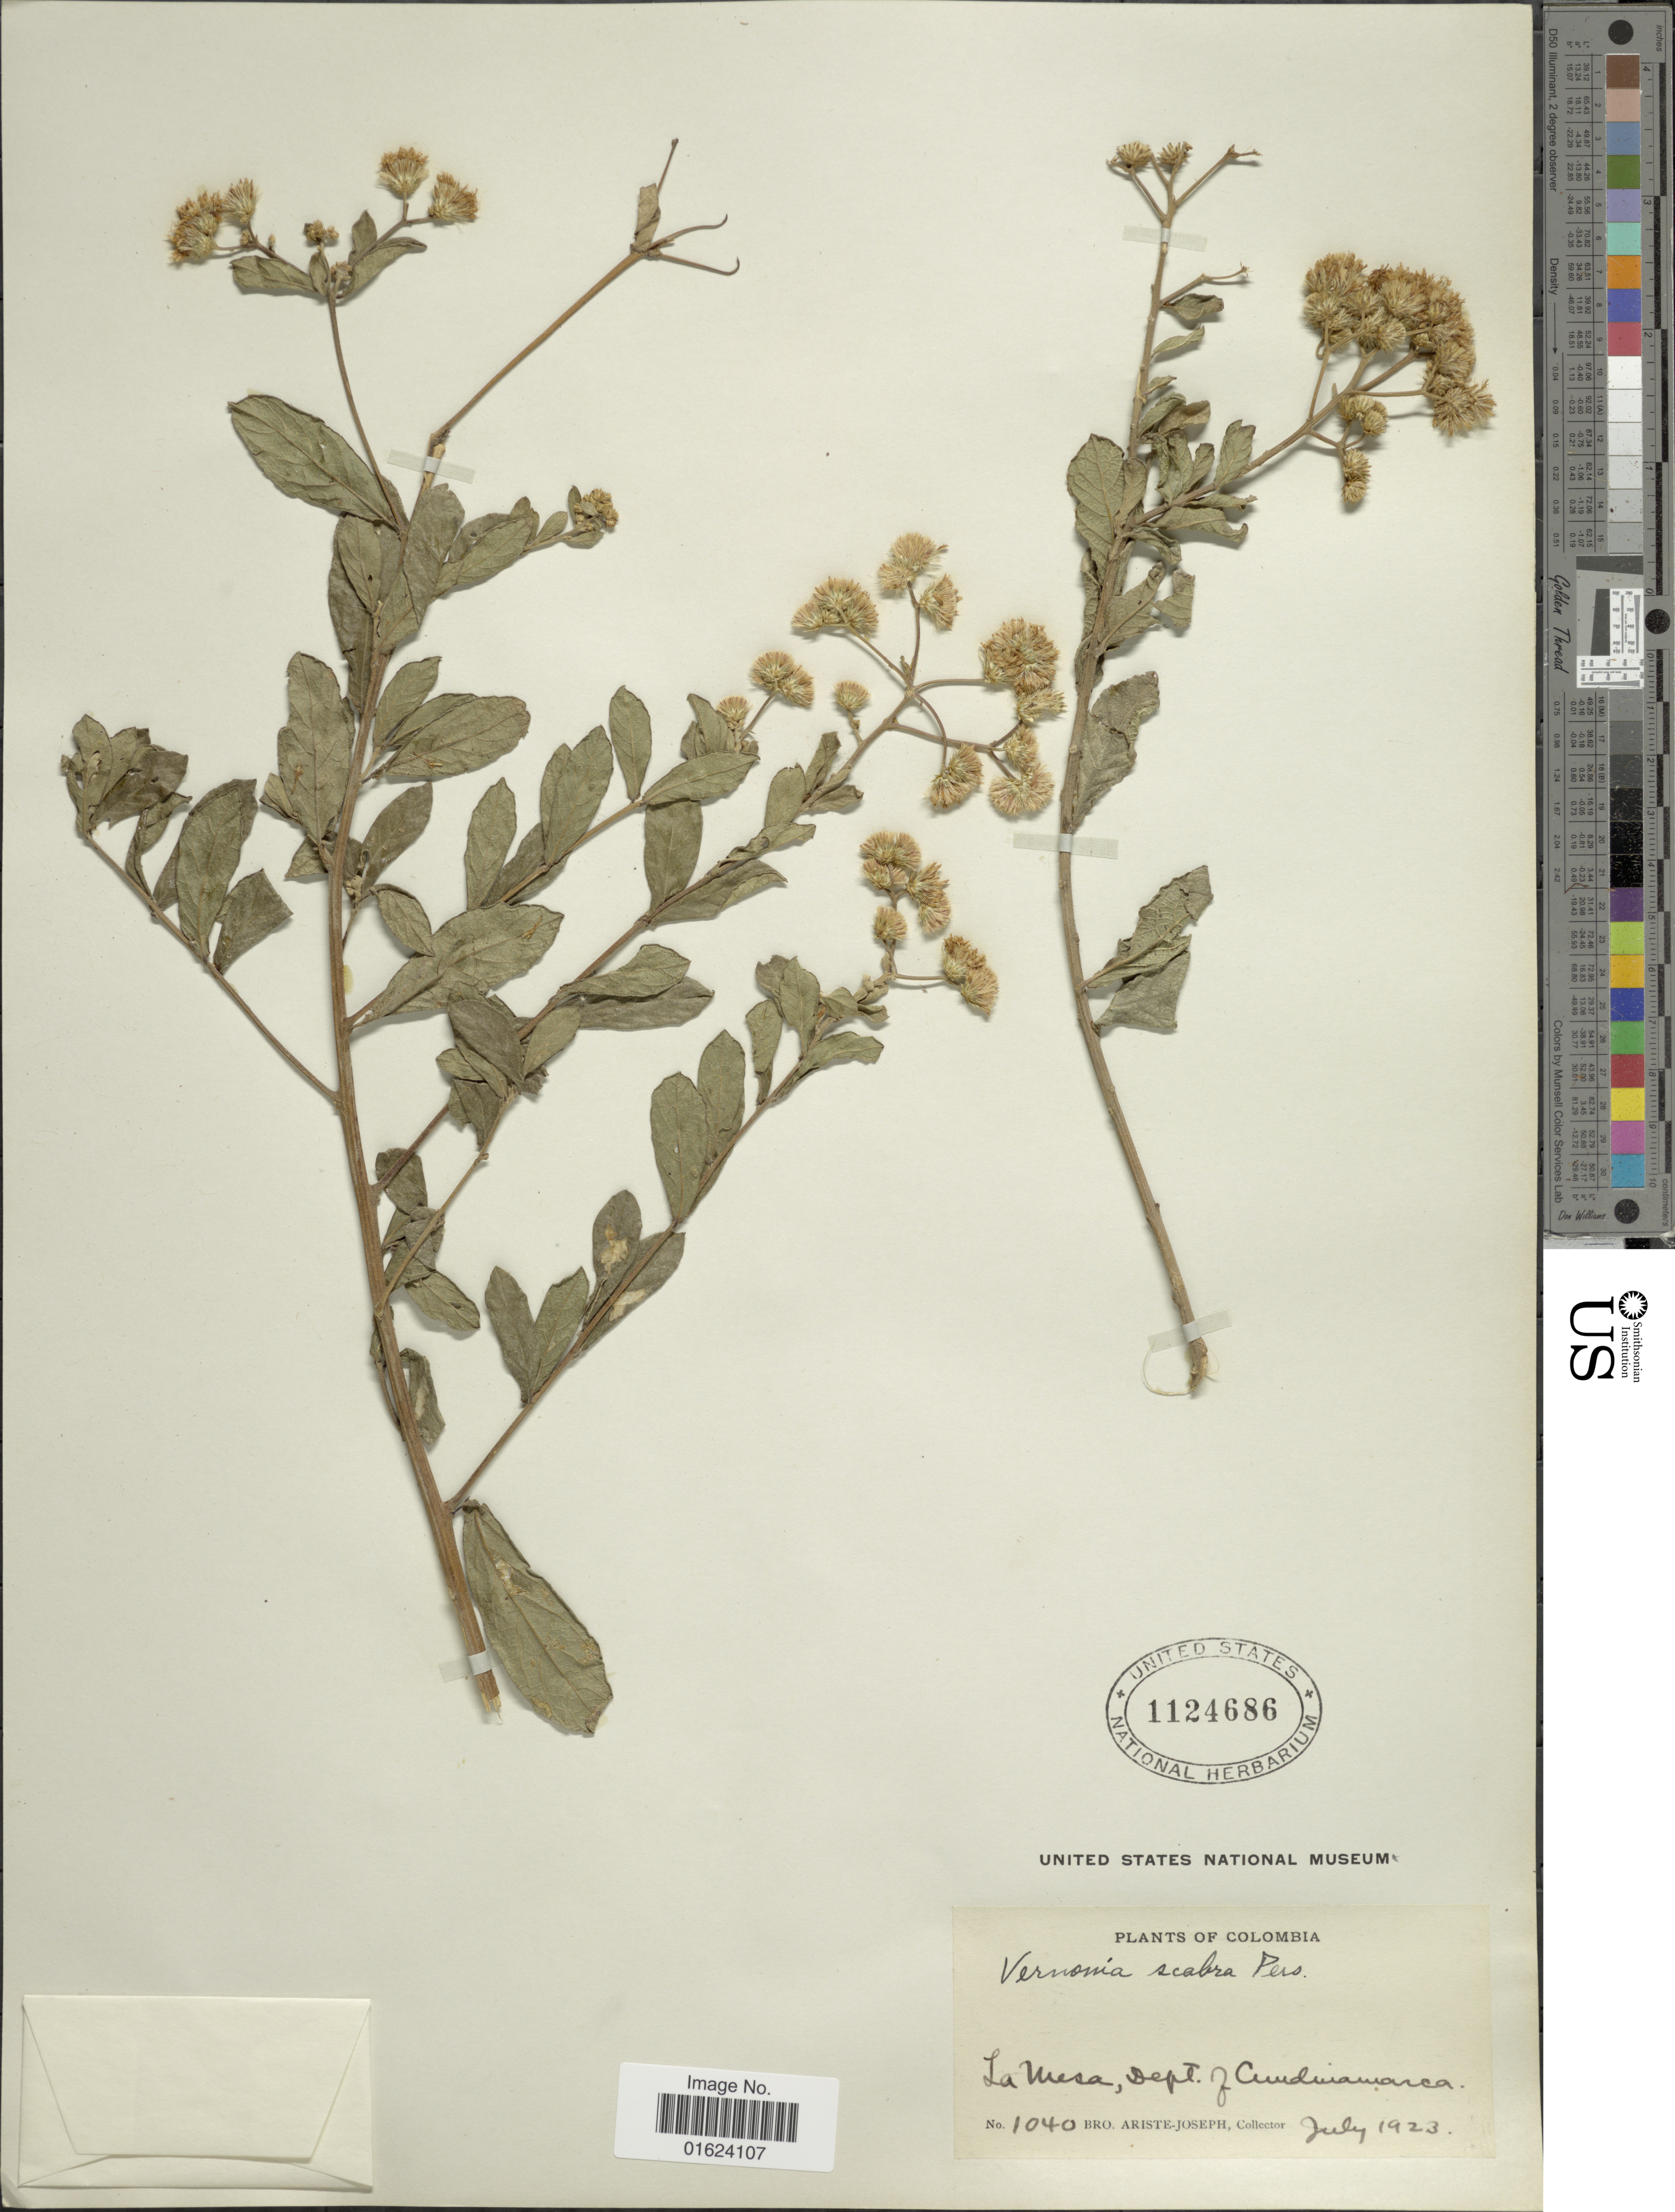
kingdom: Plantae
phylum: Tracheophyta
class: Magnoliopsida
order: Asterales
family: Asteraceae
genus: Vernonia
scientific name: Vernonia brasiliana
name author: (L.) Druce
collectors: Bro. Ariste-Joseph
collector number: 1040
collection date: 1923-07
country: Colombia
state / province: Cundinamarca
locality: La Mesa, Dept. of Cundinamarca.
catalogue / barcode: US 1124686